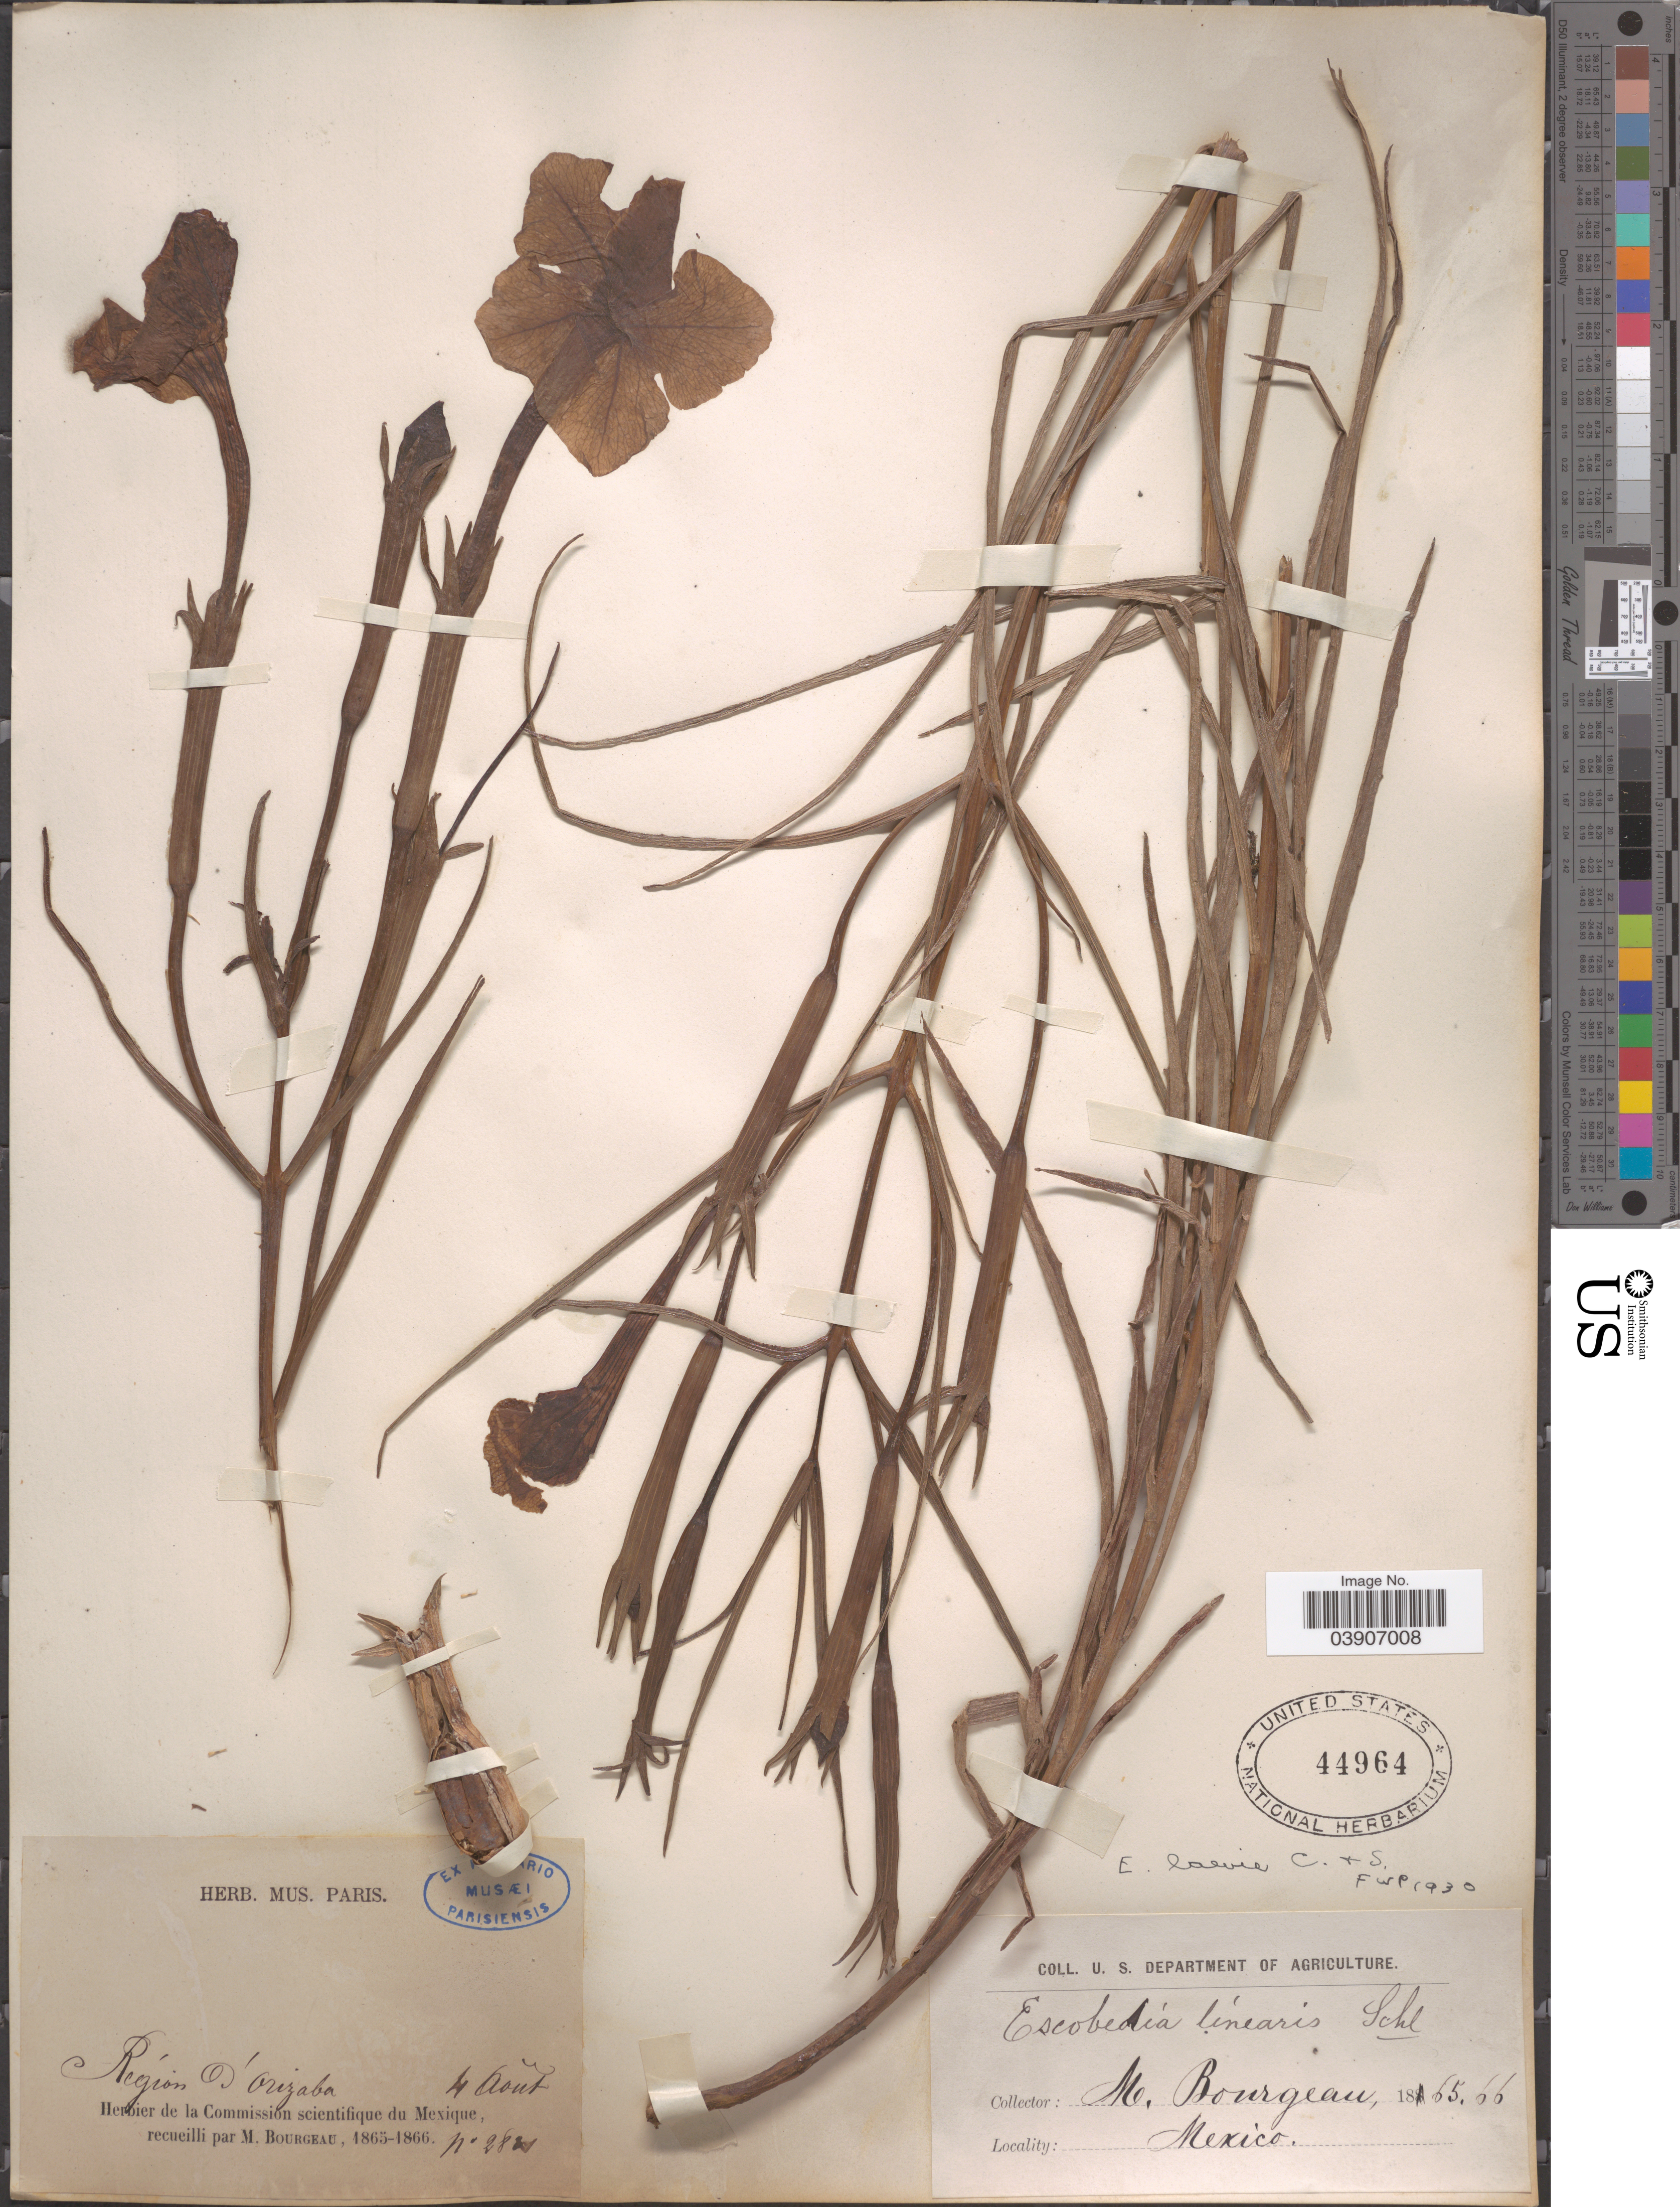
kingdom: Plantae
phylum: Tracheophyta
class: Magnoliopsida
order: Lamiales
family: Orobanchaceae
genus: Escobedia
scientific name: Escobedia laevis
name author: Schltdl. & Cham.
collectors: M. Bourgeau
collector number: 2831*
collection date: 1865-08-04/1866-08-04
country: Mexico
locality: Región d' Orizaba.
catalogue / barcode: US 44964